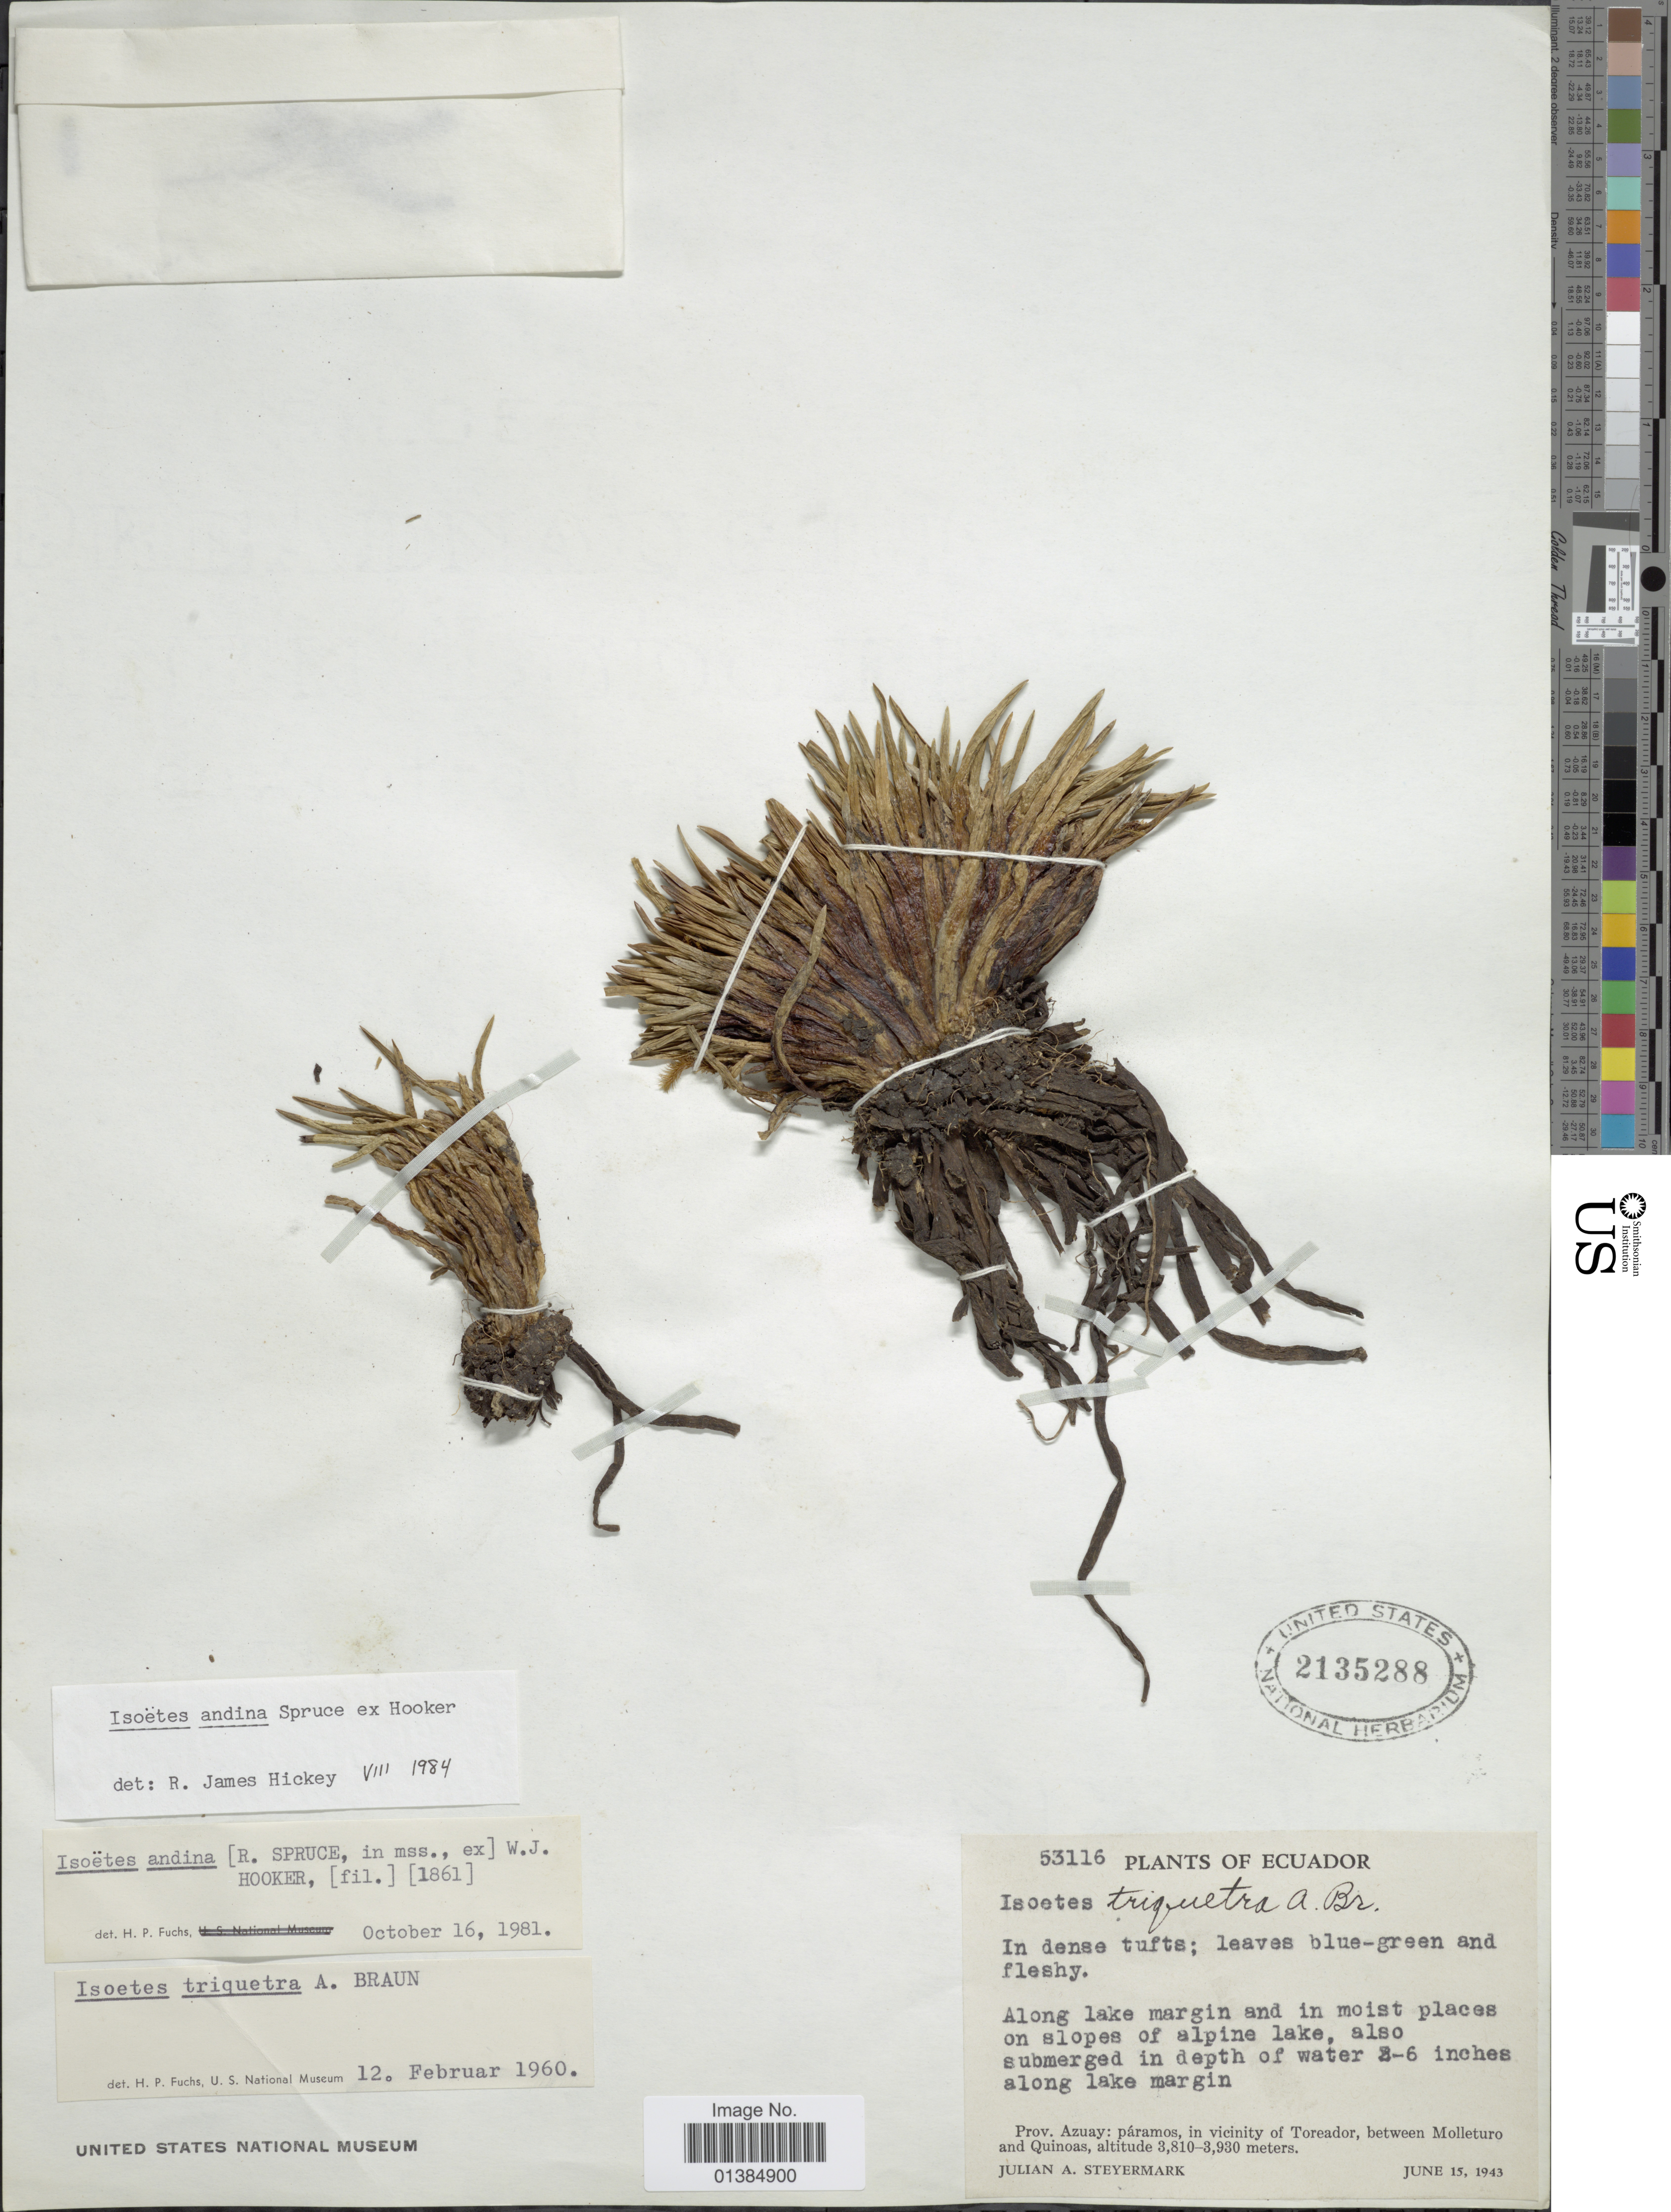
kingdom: Plantae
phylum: Tracheophyta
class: Lycopodiopsida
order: Isoetales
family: Isoetaceae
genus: Isoetes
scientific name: Isoetes andina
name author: Spruce ex Hook.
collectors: J. Steyermark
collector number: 53116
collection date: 1943-06-15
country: Ecuador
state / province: Azuay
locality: Páramos, in vicinity of Toreador, between Molleturo and Quinoas.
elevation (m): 3810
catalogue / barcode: US 2135288